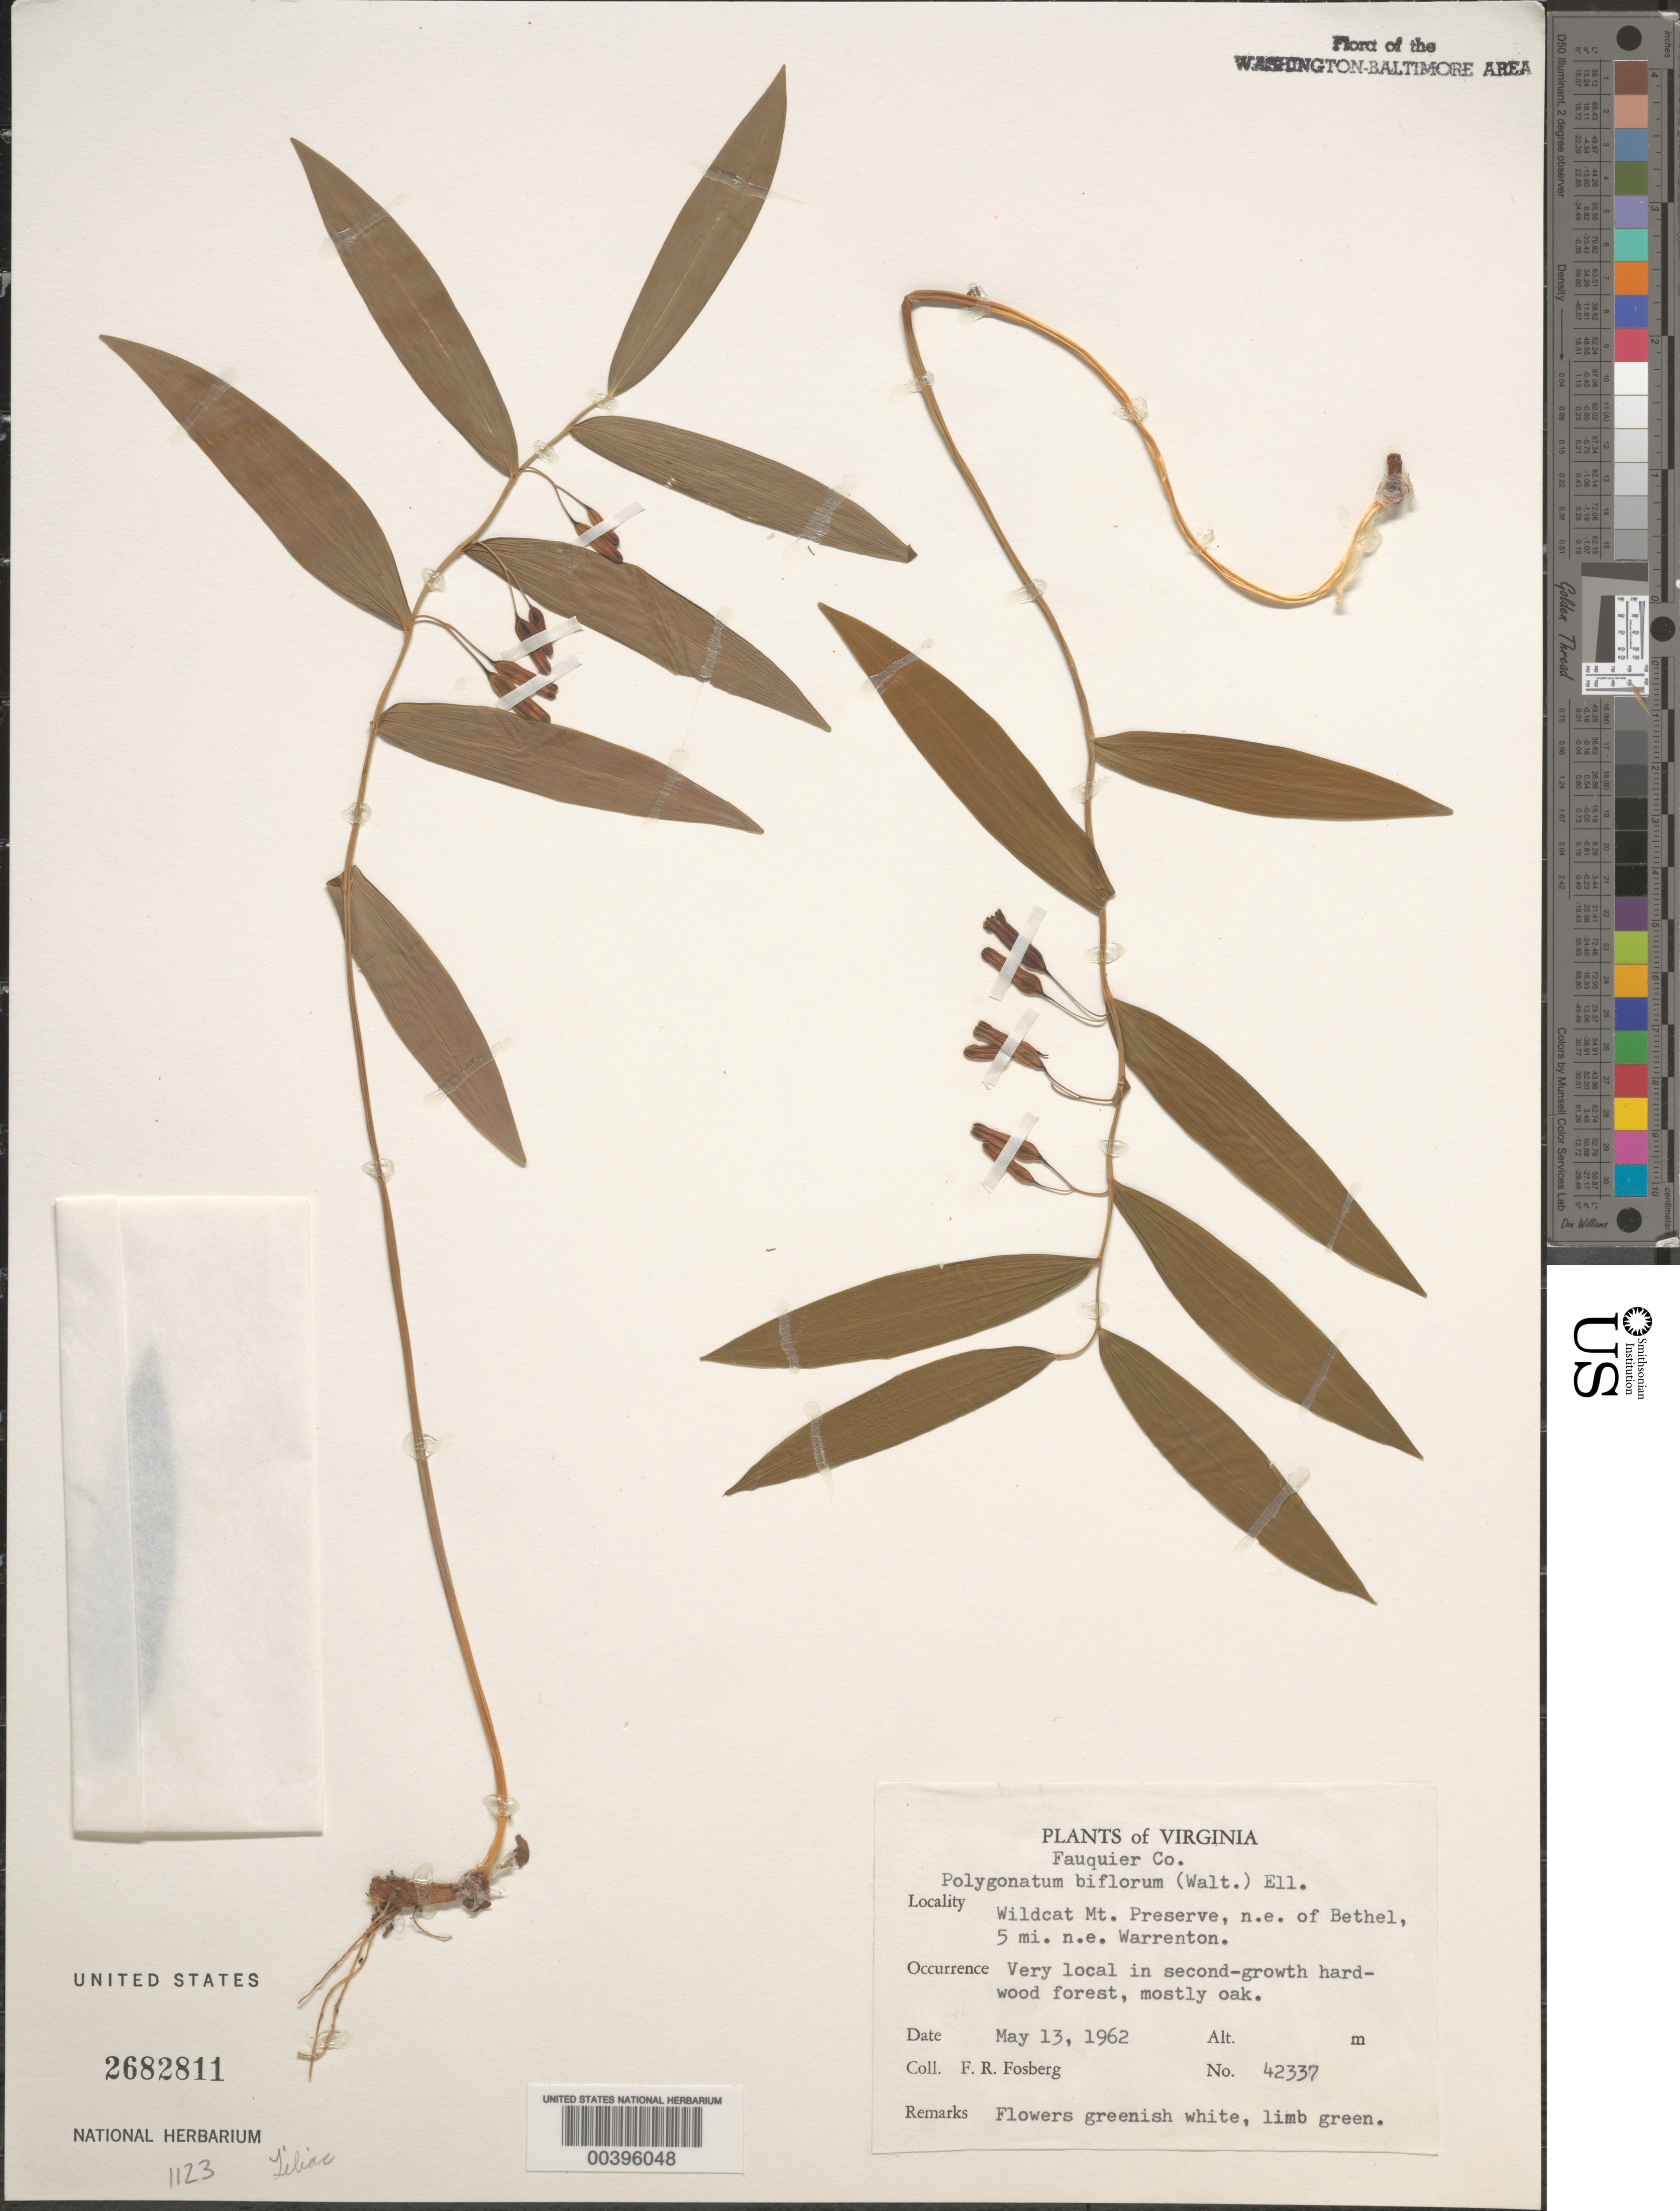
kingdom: Plantae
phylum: Tracheophyta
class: Liliopsida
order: Asparagales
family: Asparagaceae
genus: Polygonatum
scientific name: Polygonatum biflorum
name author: (Walter) Elliott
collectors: F. R. Fosberg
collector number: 42337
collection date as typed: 13 May 1962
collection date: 1962-05-13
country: United States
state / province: Virginia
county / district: Fauquier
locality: Wildcat Mountain Preserve, northeast of Bethel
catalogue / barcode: US 2682811